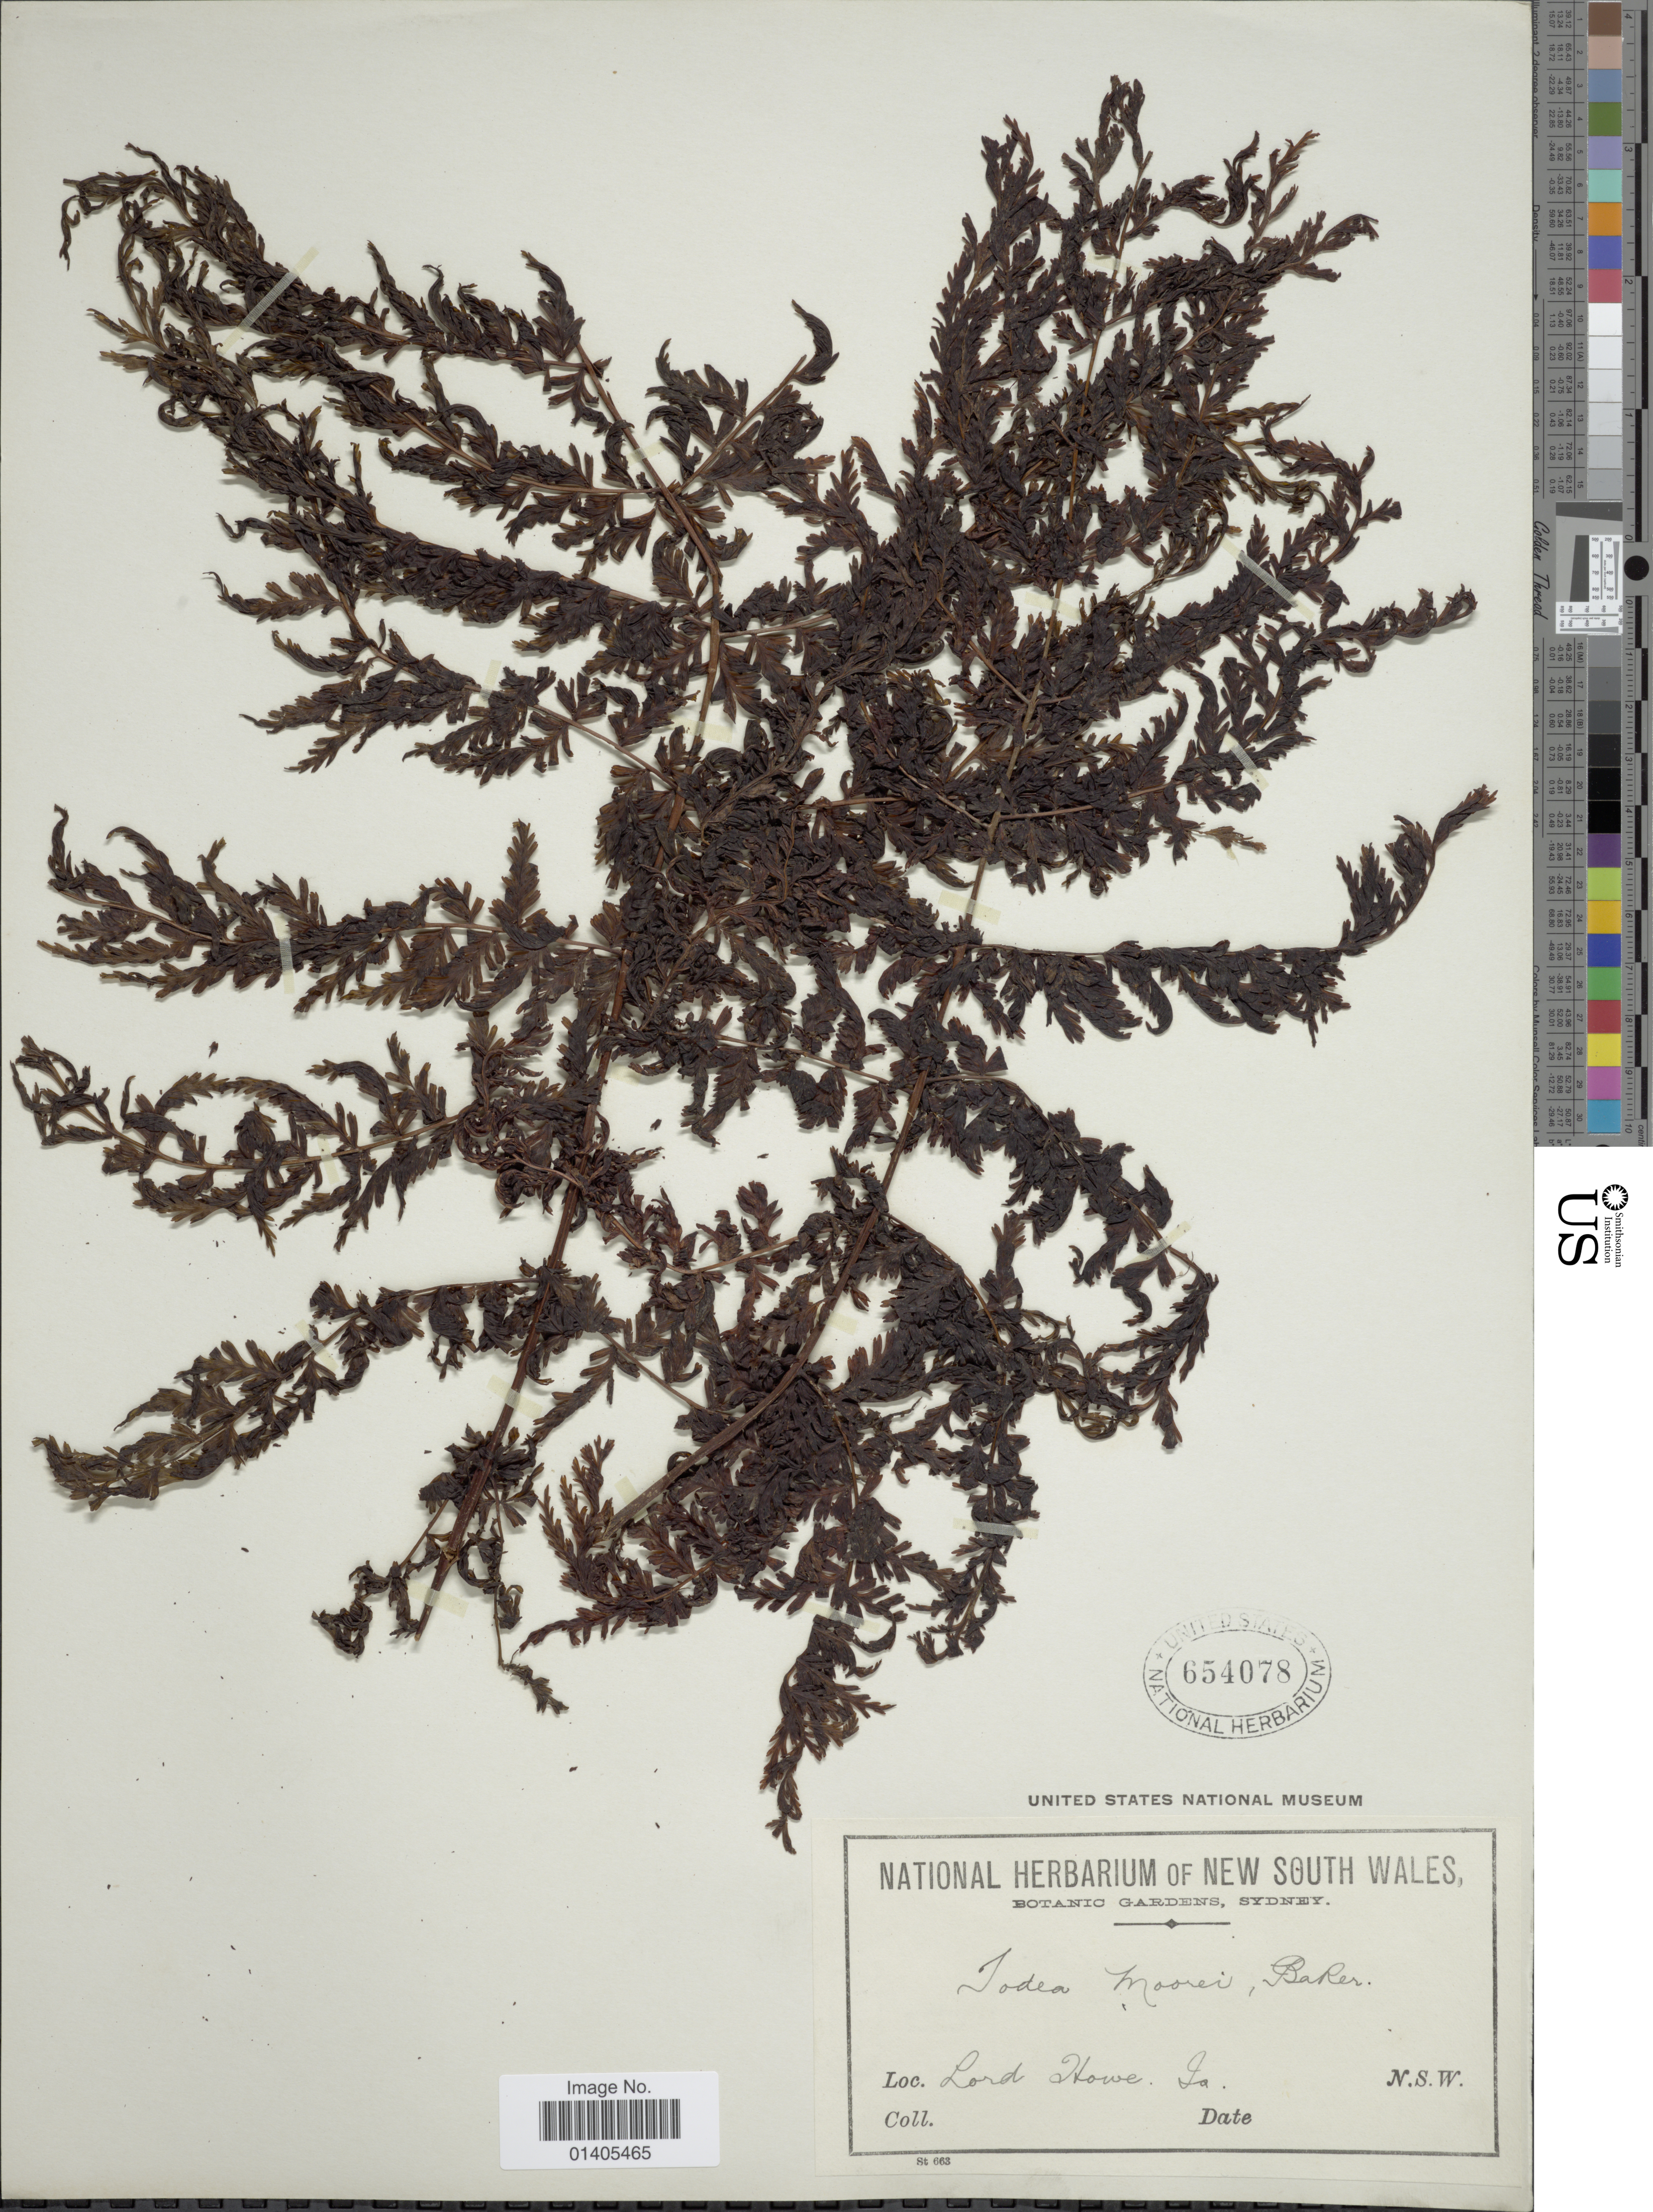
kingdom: Plantae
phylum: Tracheophyta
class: Polypodiopsida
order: Osmundales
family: Osmundaceae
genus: Leptopteris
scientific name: Leptopteris moorei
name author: (Baker) Ching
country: Australia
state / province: New South Wales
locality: Lord Howe Is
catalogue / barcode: US 654078